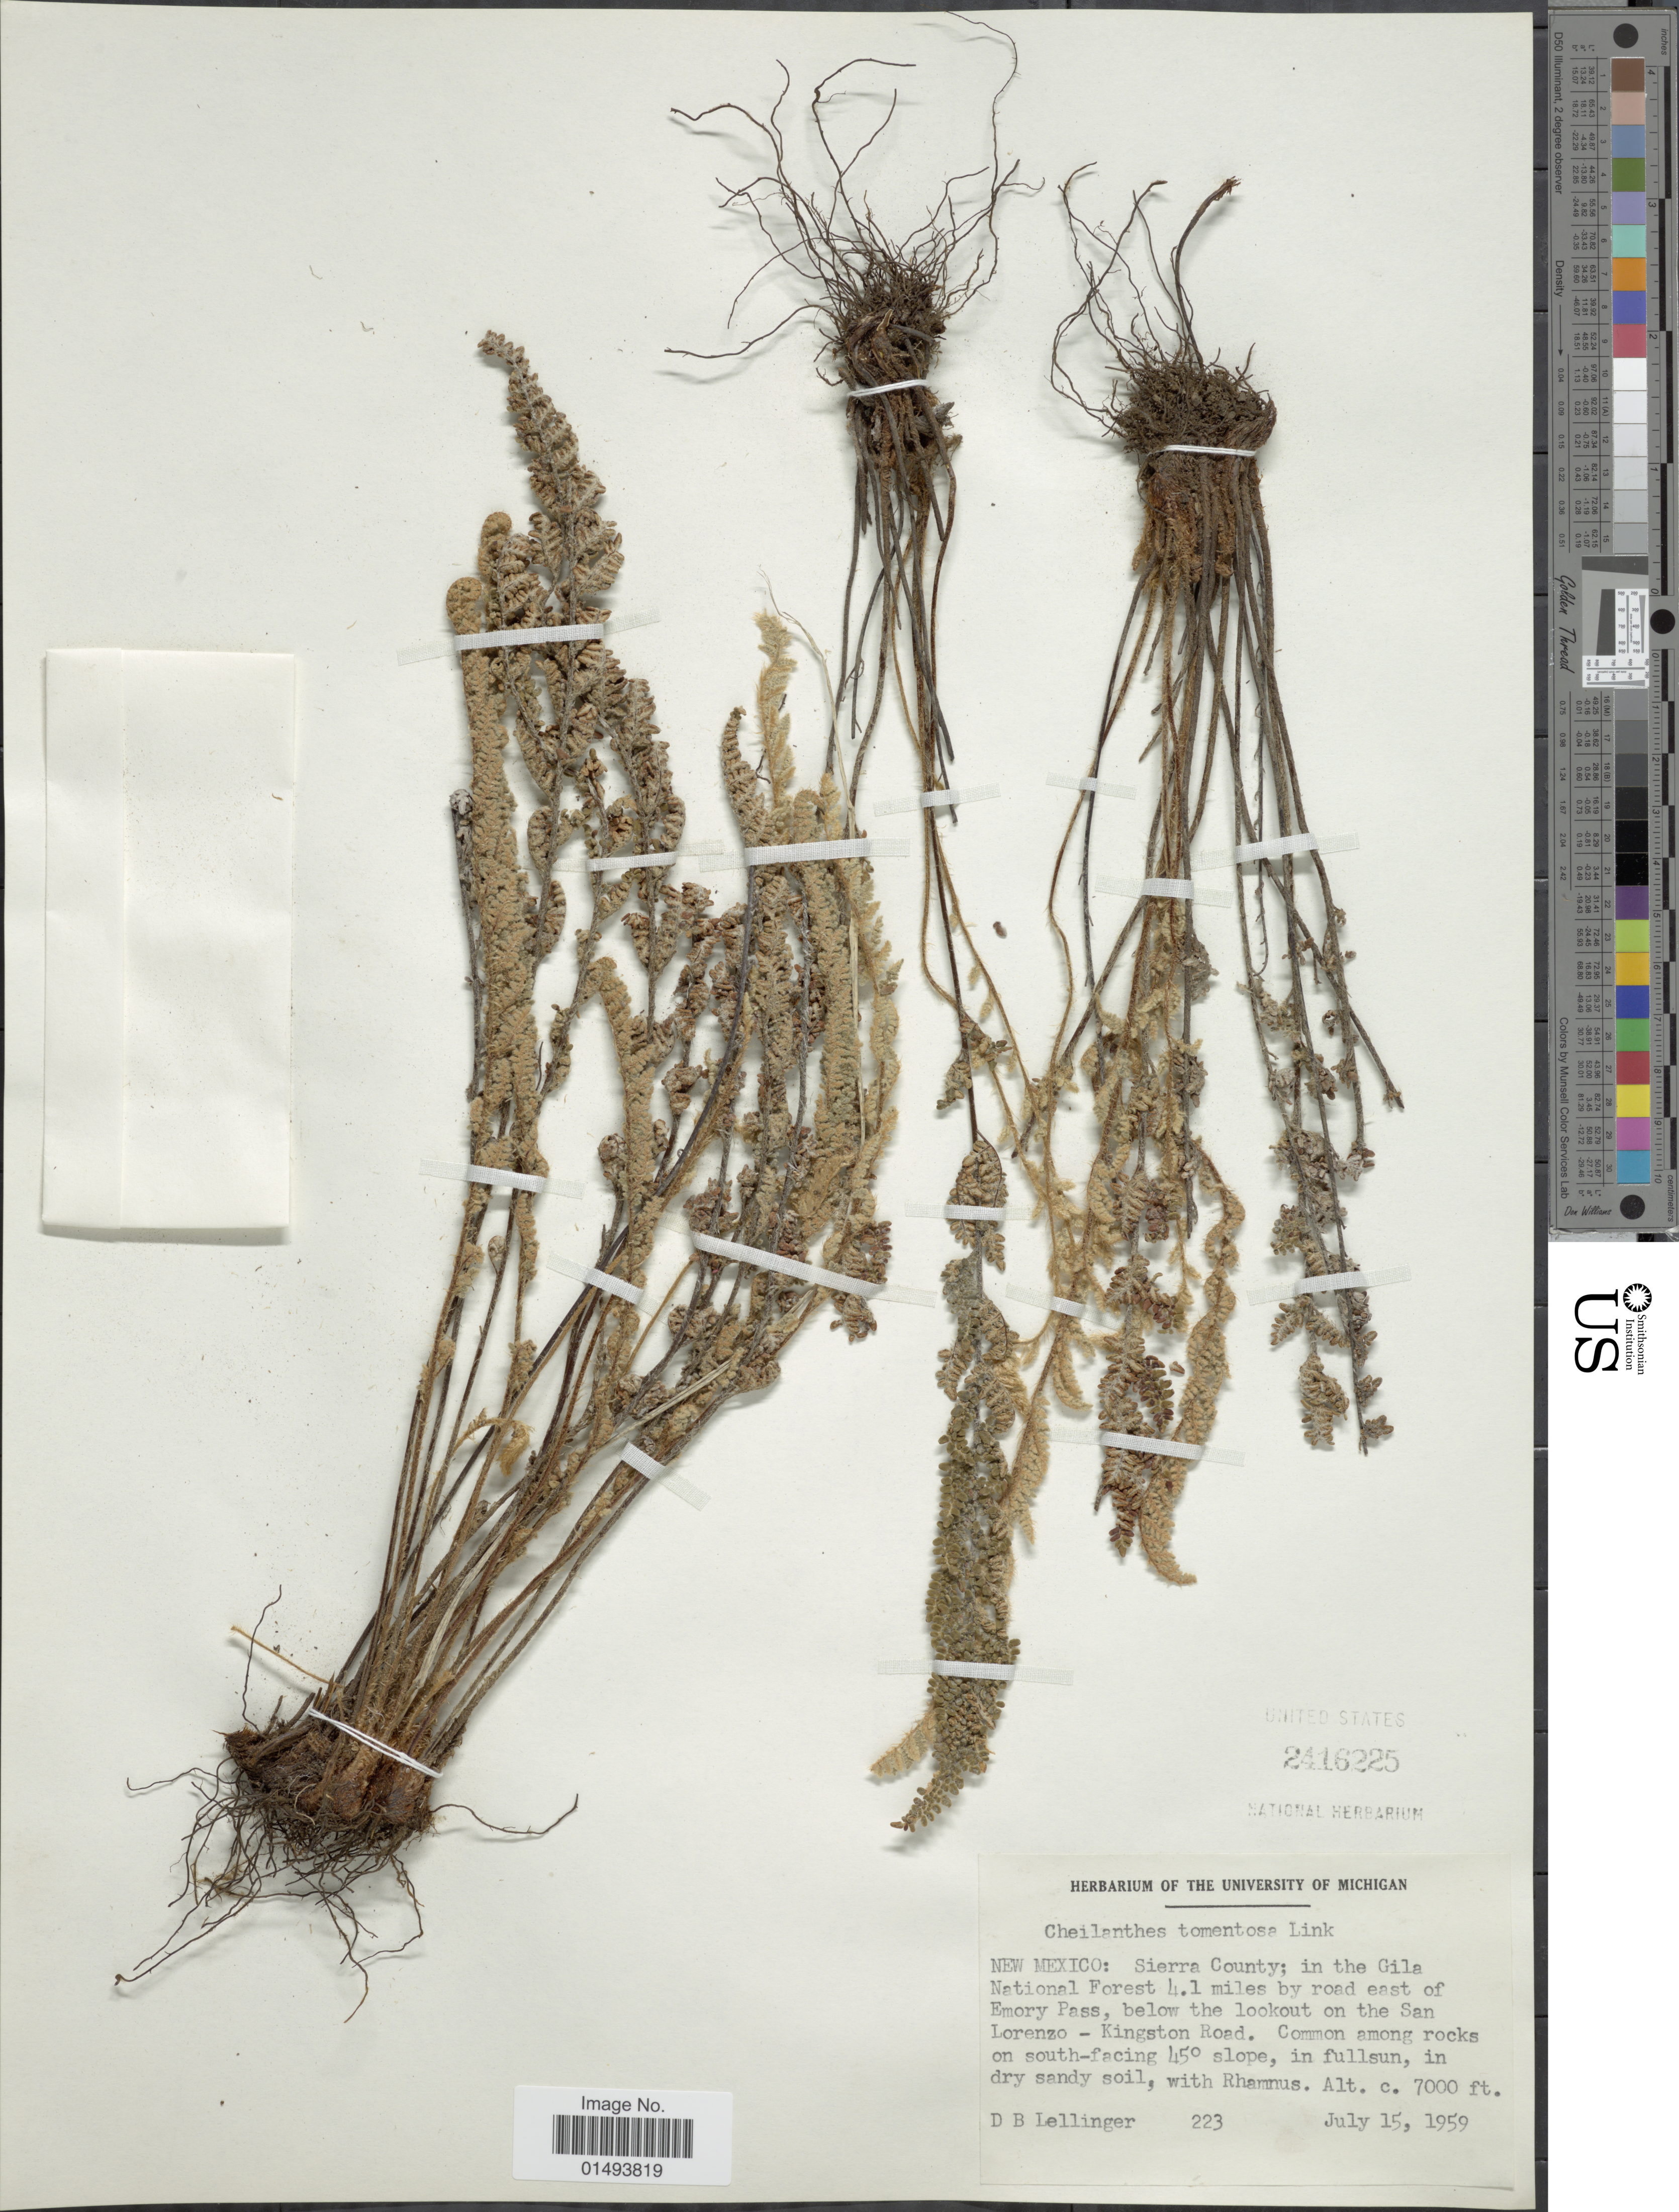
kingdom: Plantae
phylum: Tracheophyta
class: Polypodiopsida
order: Polypodiales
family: Pteridaceae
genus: Myriopteris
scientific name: Myriopteris rufa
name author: Fée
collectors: D. B. Lellinger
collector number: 223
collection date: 1959-07-15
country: United States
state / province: New Mexico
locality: Sierra County; in the Gila National Forest 4.1 miles by road east of Emory Pass, below the lookout on the San Lorenzo - Kingston Road. Common among rocks on south facing 45 degrees slope, in fullshun, in dry sandy soil, with Rhamnus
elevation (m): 2134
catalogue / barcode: US 2416225